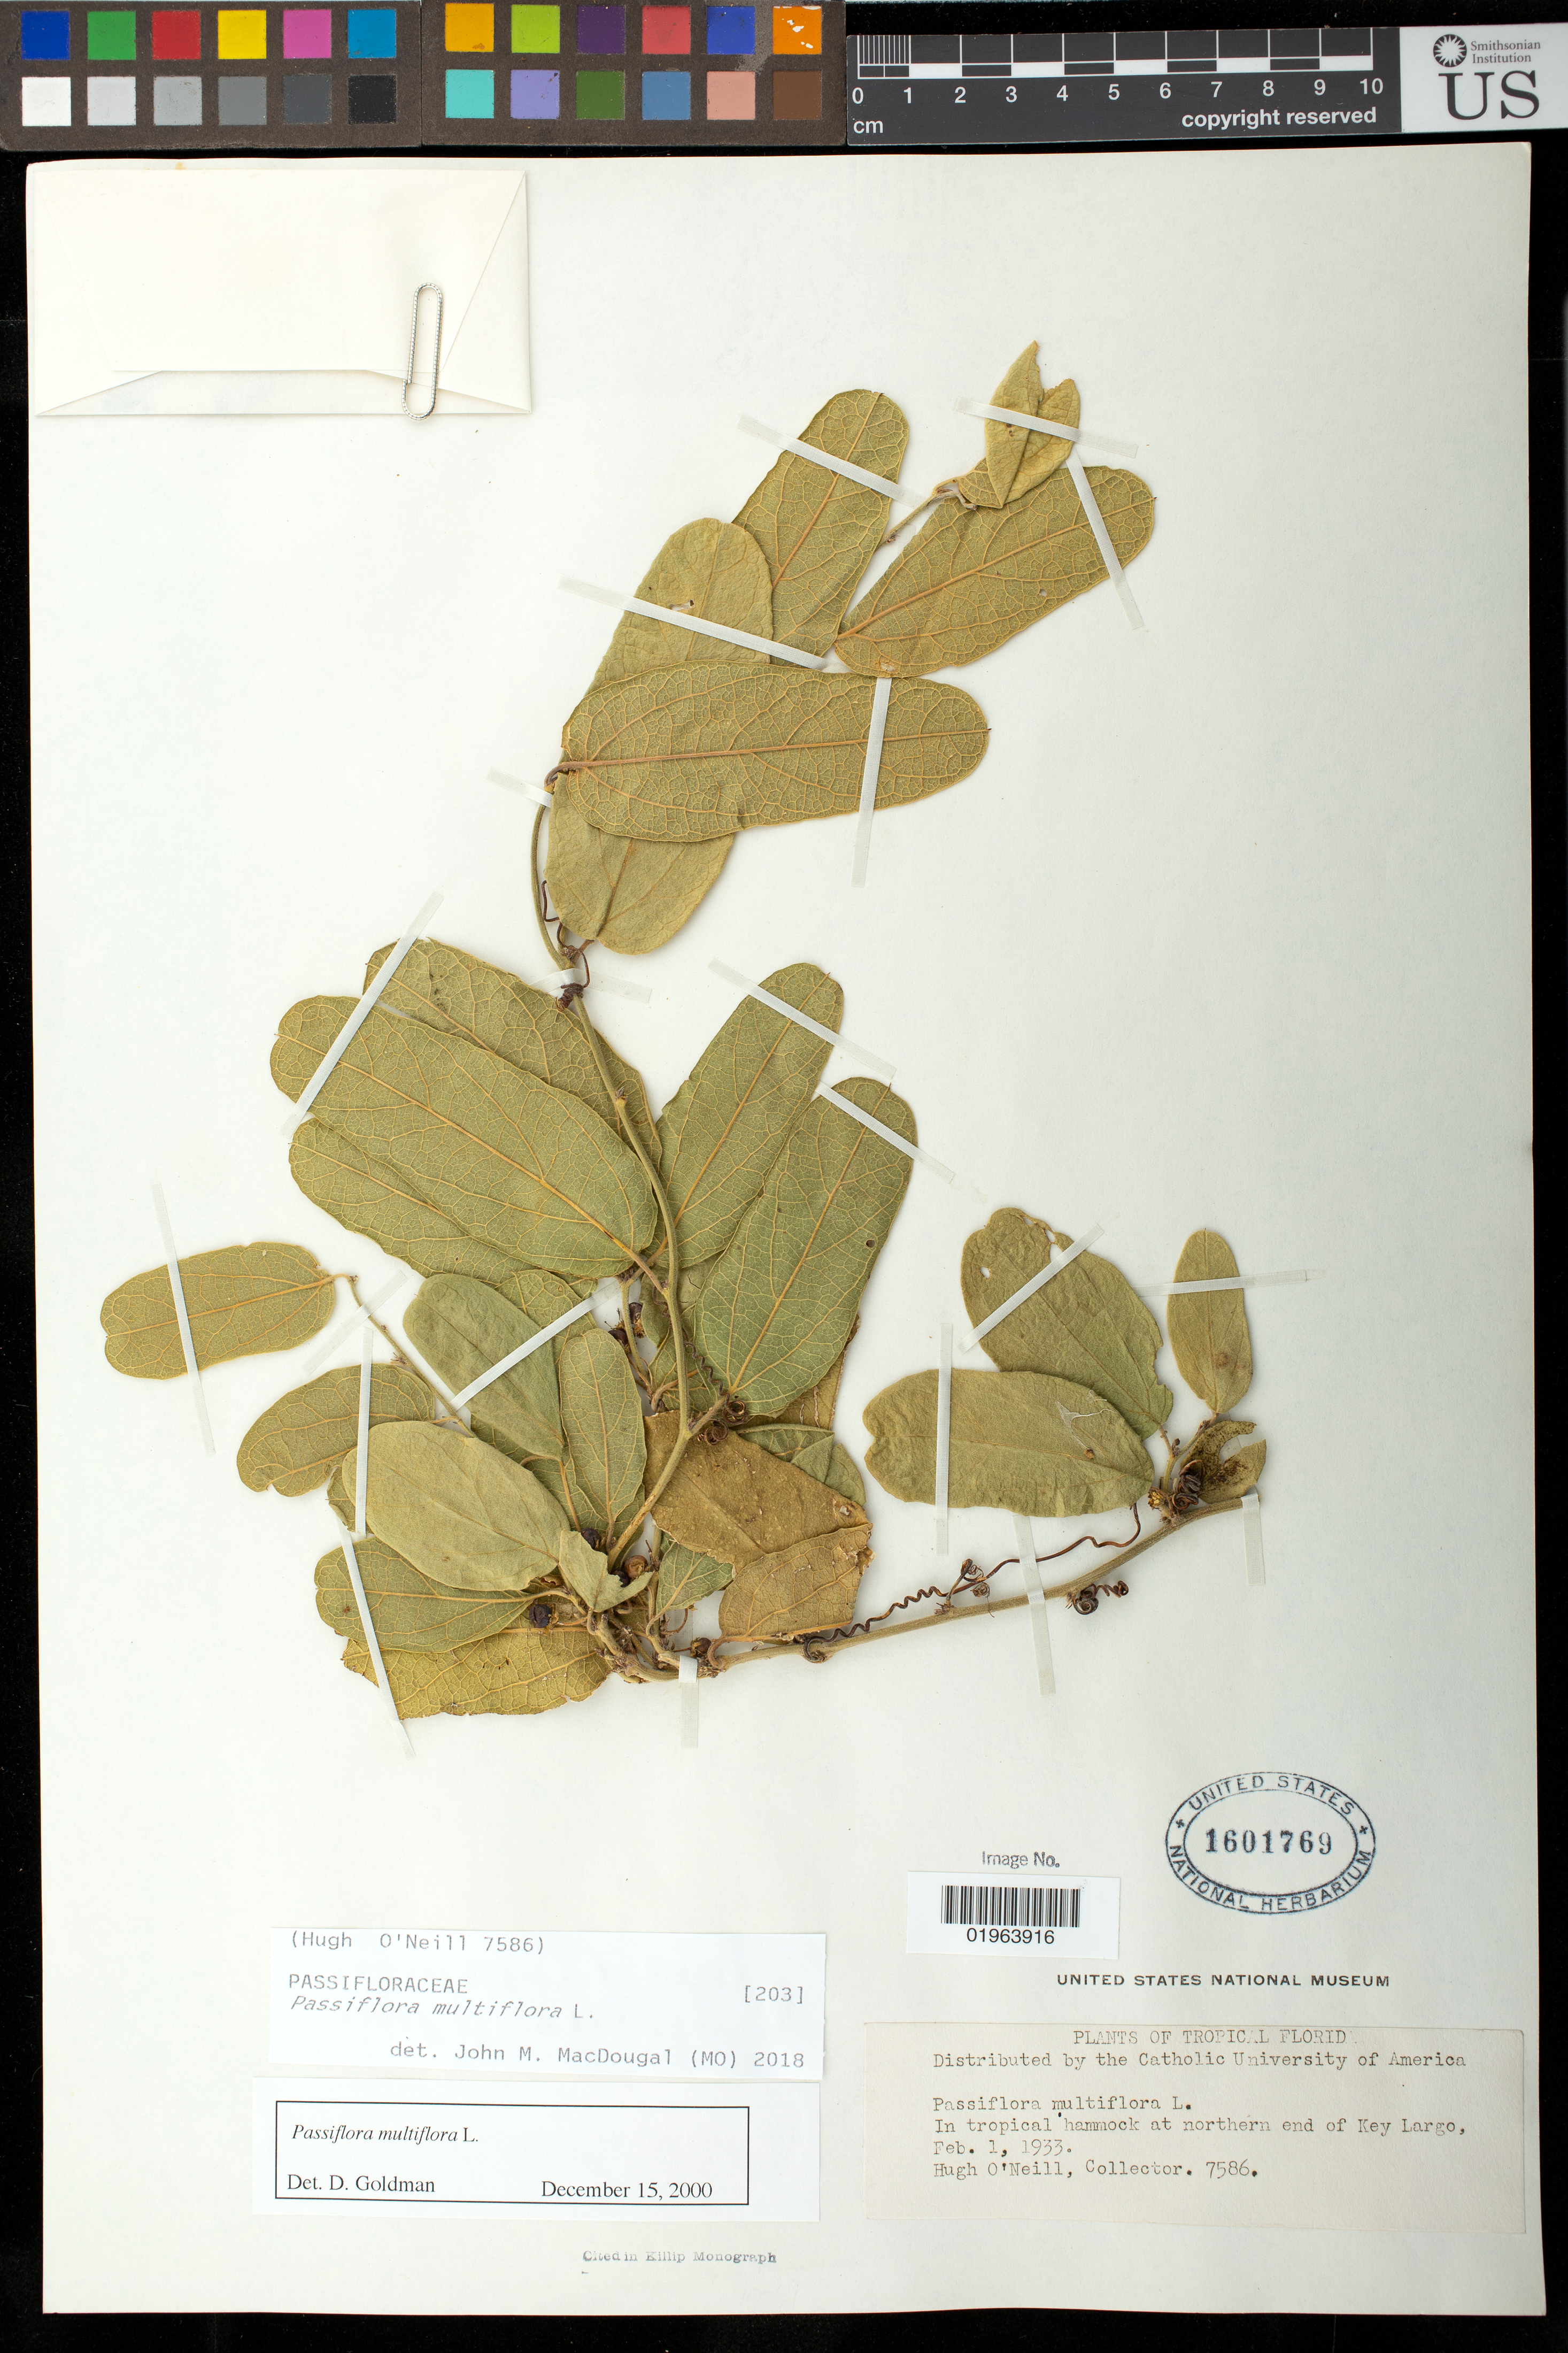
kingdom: Plantae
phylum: Tracheophyta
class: Magnoliopsida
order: Malpighiales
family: Passifloraceae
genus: Passiflora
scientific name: Passiflora multiflora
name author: L.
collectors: H. O'Neill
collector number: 7586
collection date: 1933-02-01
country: United States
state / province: Florida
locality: Tropical Florida. North end of Key Largo.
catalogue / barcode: US 1601769